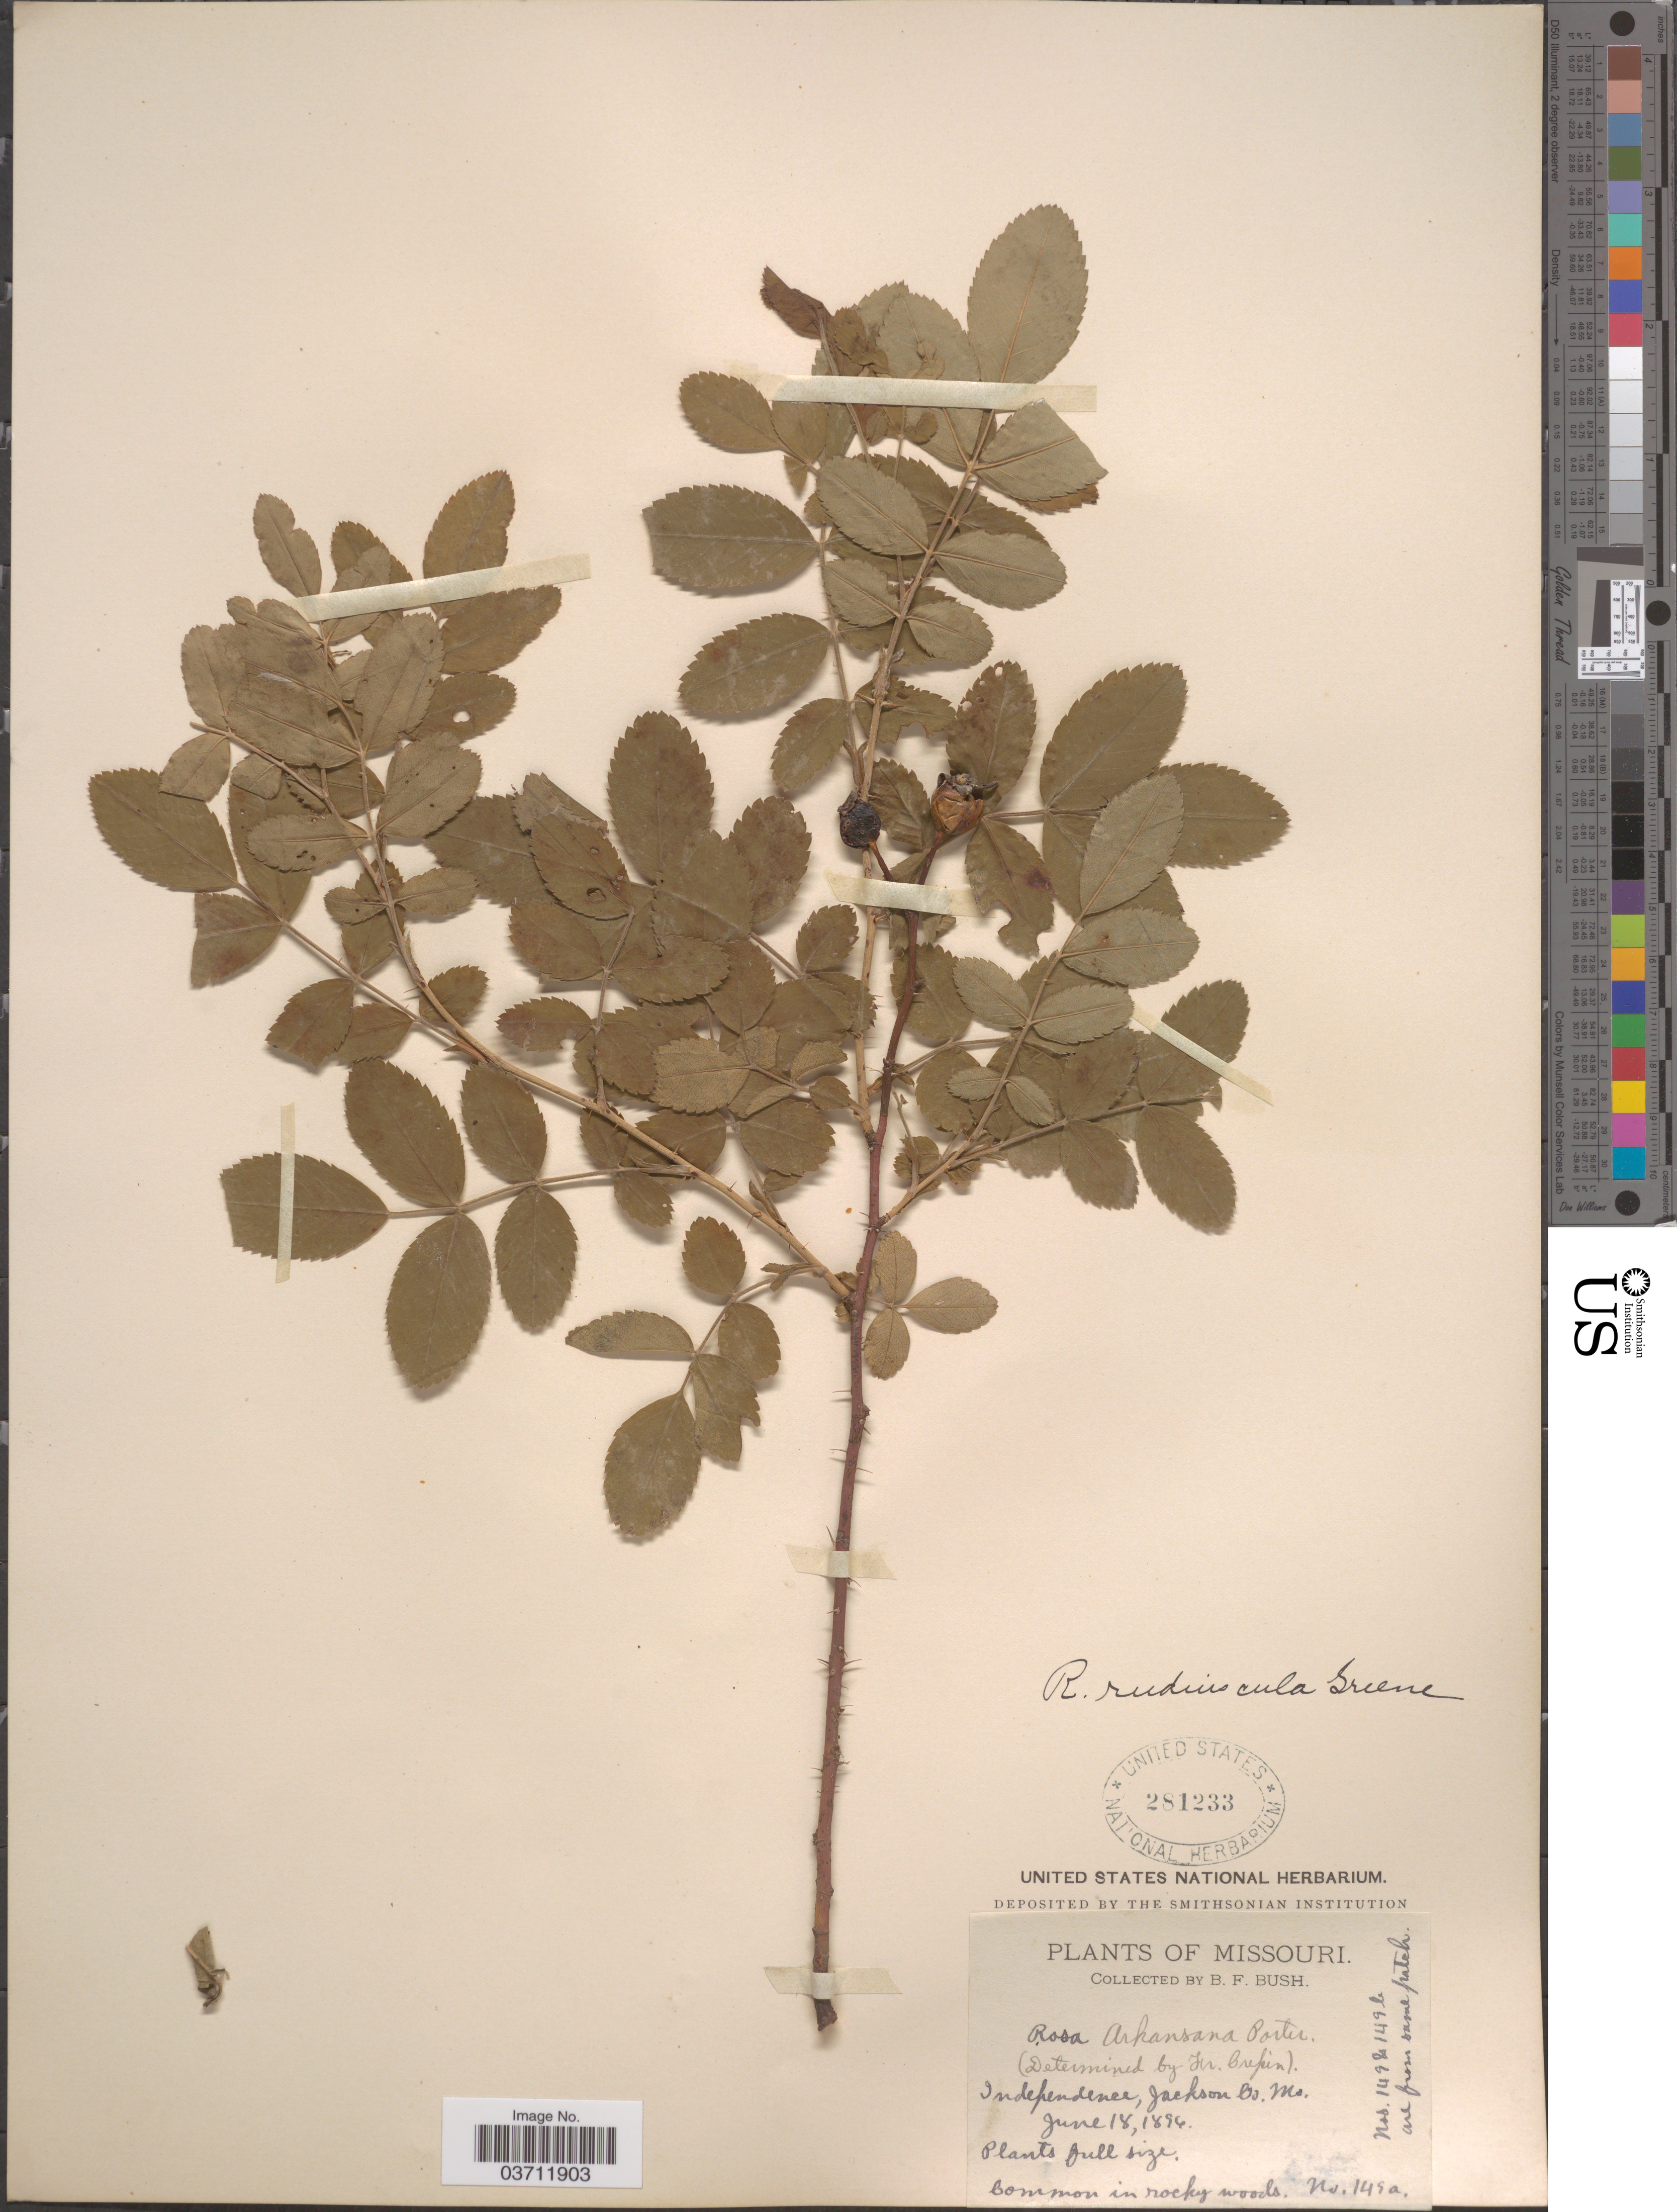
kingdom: Plantae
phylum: Tracheophyta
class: Magnoliopsida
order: Rosales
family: Rosaceae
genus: Rosa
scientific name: Rosa rudiuscula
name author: Greene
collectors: B. F. Bush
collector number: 149a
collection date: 1894-06-18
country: United States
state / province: Missouri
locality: Independence, Jackson Co.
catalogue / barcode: US 281233